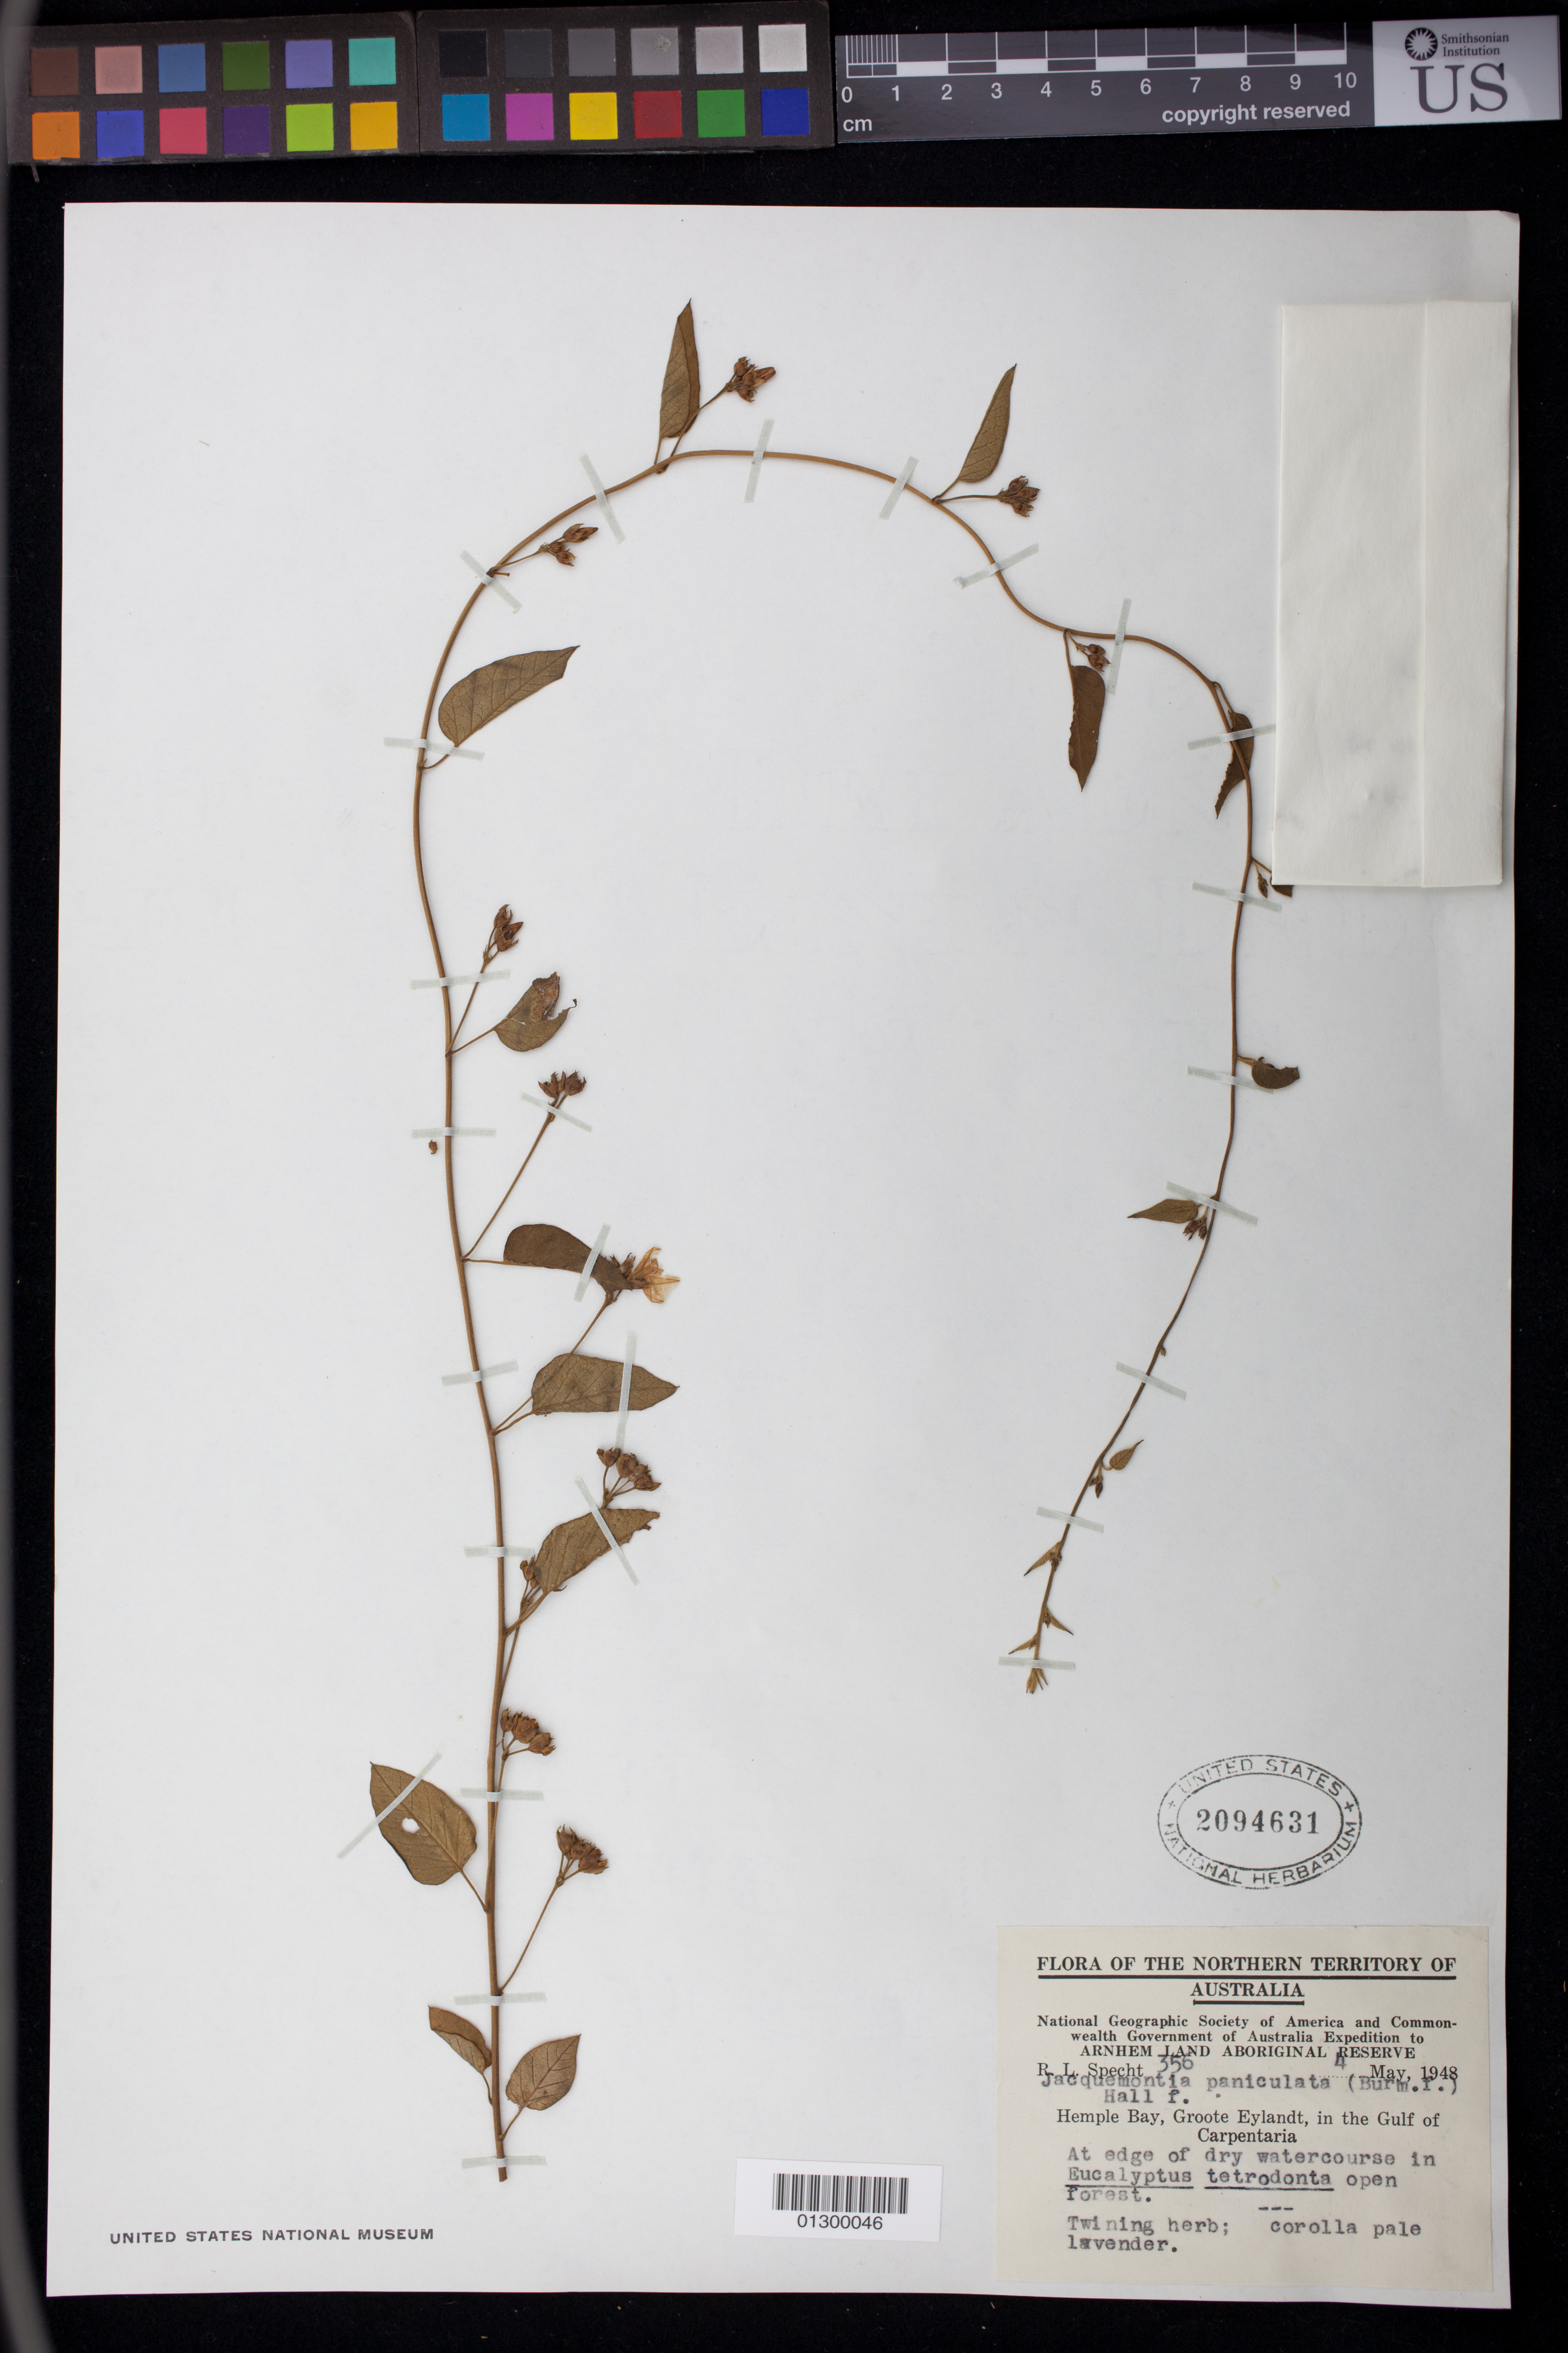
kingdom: Plantae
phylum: Tracheophyta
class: Magnoliopsida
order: Solanales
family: Convolvulaceae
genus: Jacquemontia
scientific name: Jacquemontia paniculata var. tomentosa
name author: (Warb.) Ooststr.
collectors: R. L. Specht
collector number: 356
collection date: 1948-05-04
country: Australia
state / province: Northern Territory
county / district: East Arnhem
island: Groote Eylandt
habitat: At edge of dry watercourse in Eucalyptus tetrodonta open forest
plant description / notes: Twining herb; corolla pale lavender.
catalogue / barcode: US 2094631